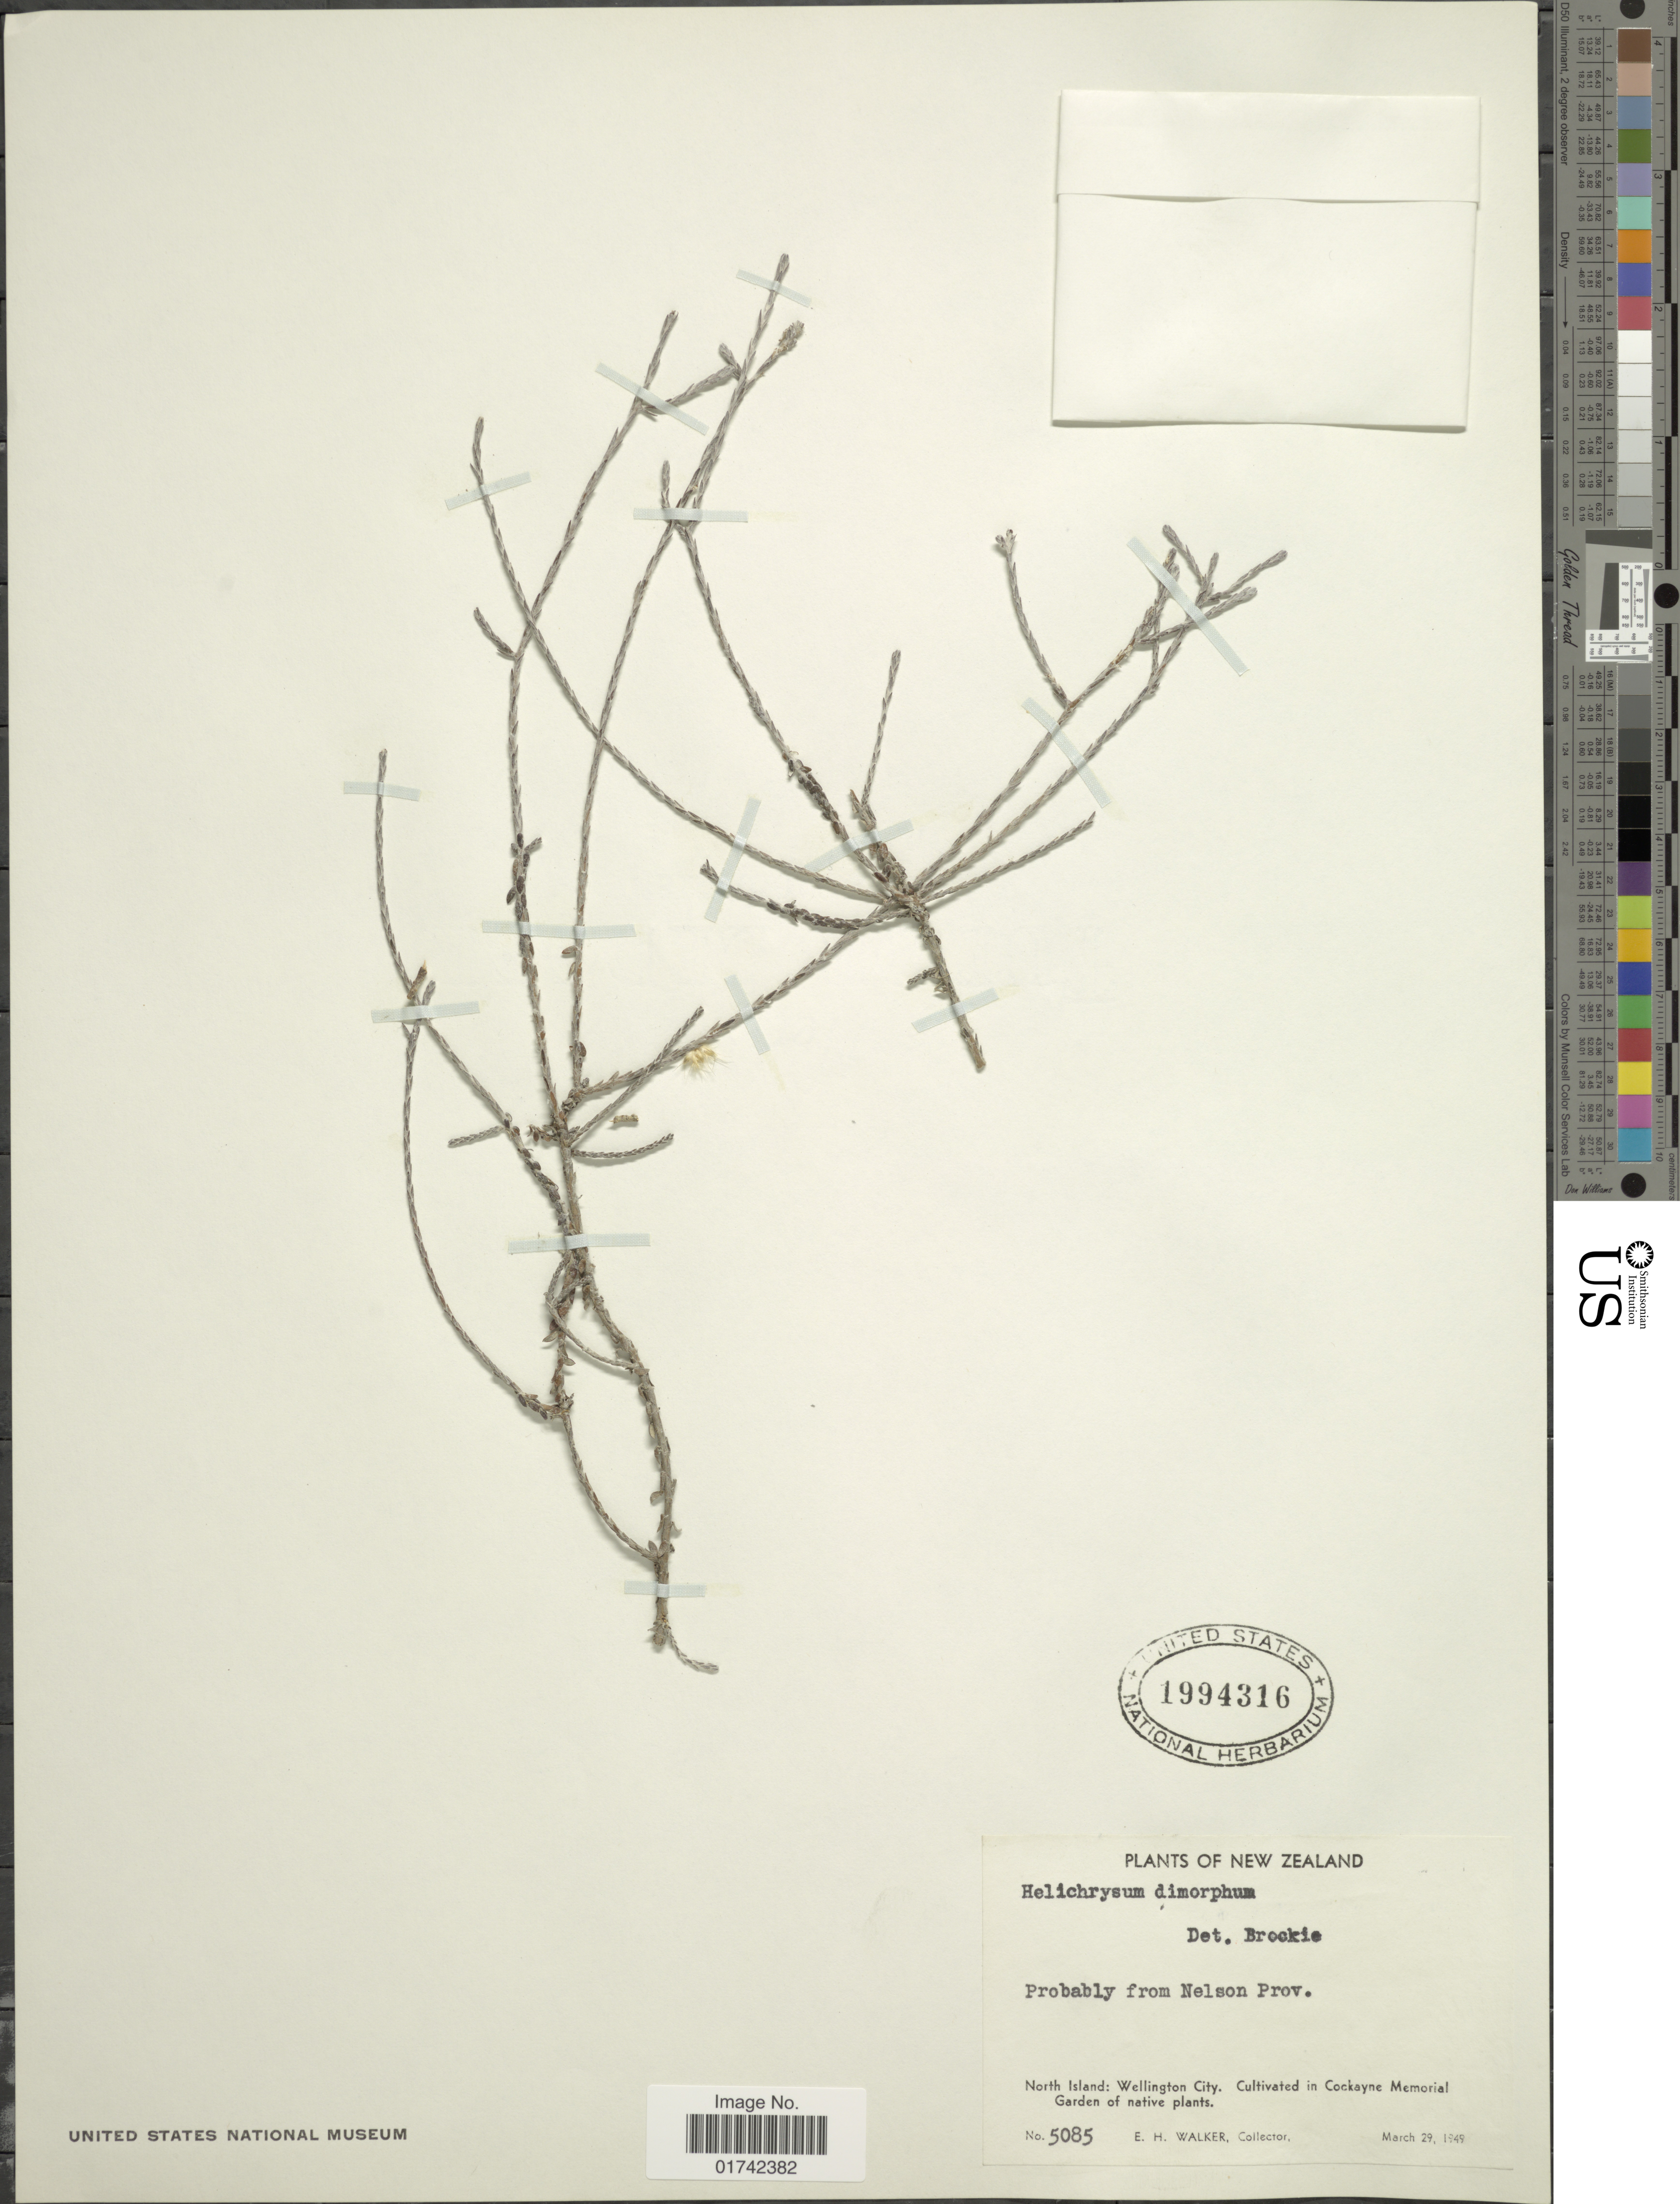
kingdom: Plantae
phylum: Tracheophyta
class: Magnoliopsida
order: Asterales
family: Asteraceae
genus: Helichrysum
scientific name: Helichrysum dimorphum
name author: Cockayne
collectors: E. H. Walker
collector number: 5085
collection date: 1949-03-29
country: New Zealand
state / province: Wellington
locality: Nelson Prov., North Island, Cockayne Memorial Garden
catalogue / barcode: US 1994316